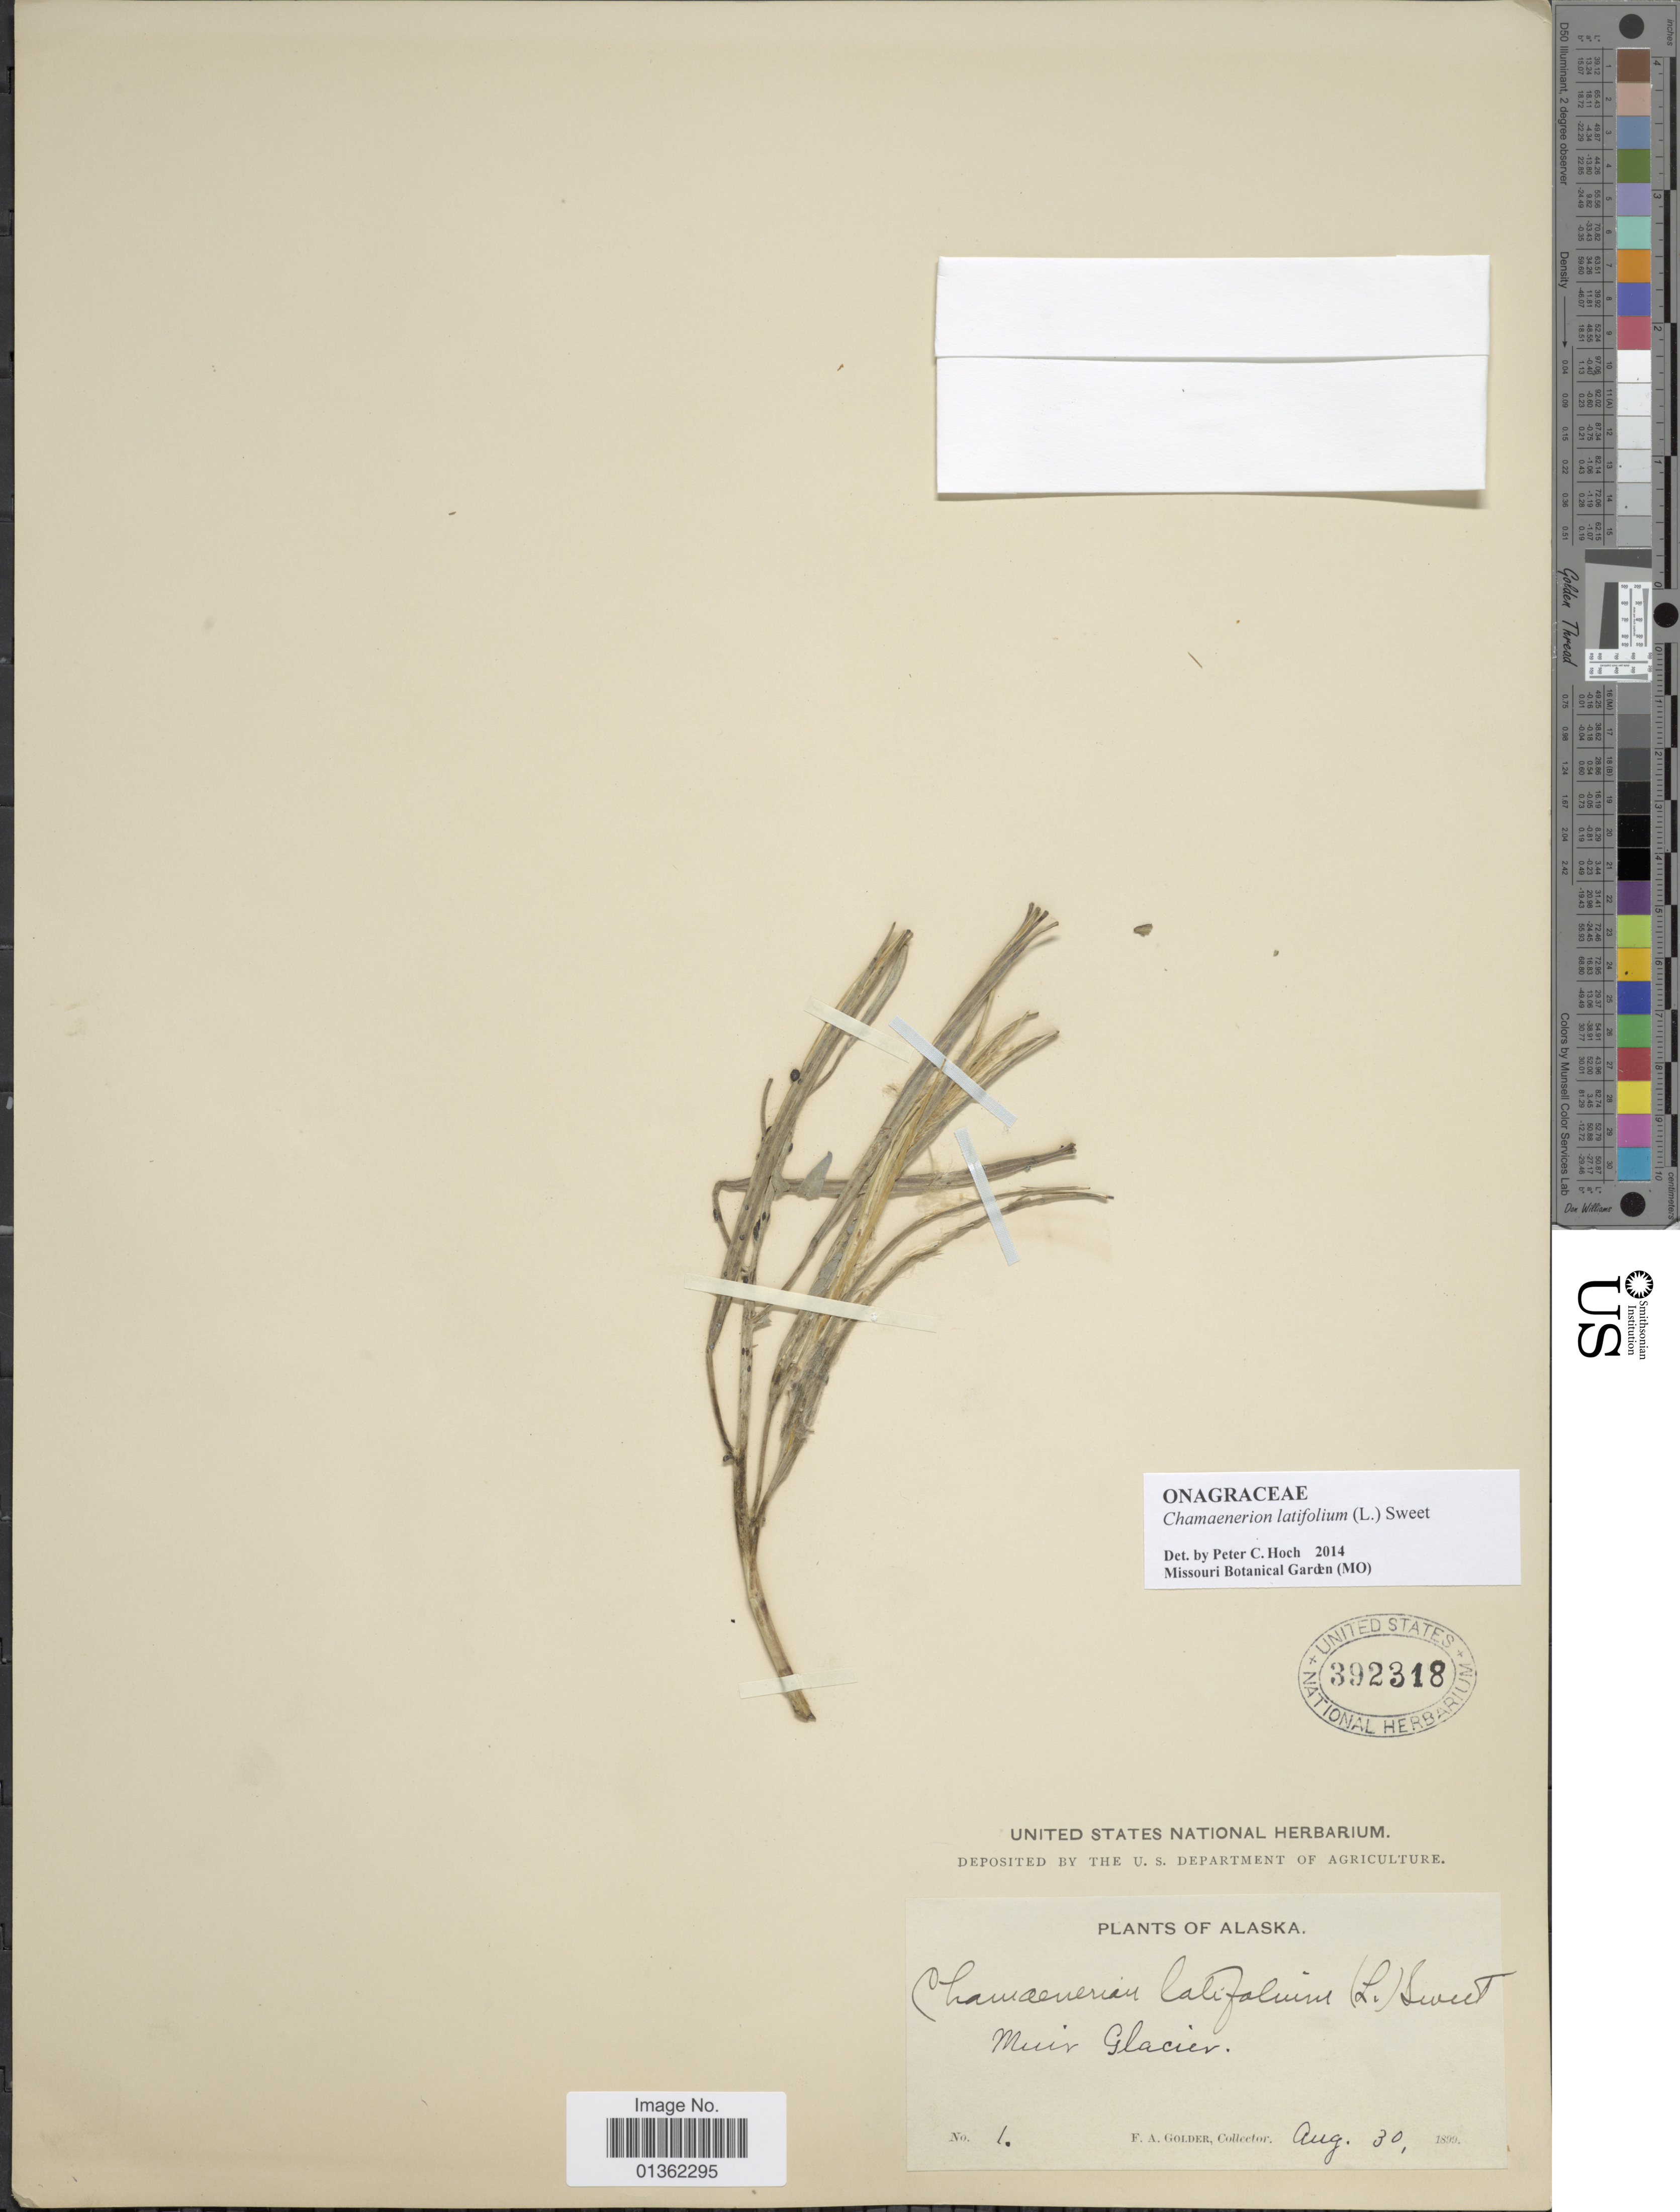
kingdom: Plantae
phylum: Tracheophyta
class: Magnoliopsida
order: Myrtales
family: Onagraceae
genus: Chamaenerion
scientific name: Chamaenerion latifolium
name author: (L.) Th. Fr. & Lange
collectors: F. Golder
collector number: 1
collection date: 1899-08-30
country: United States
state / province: Alaska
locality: Muir Glacier.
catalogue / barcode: US 392318